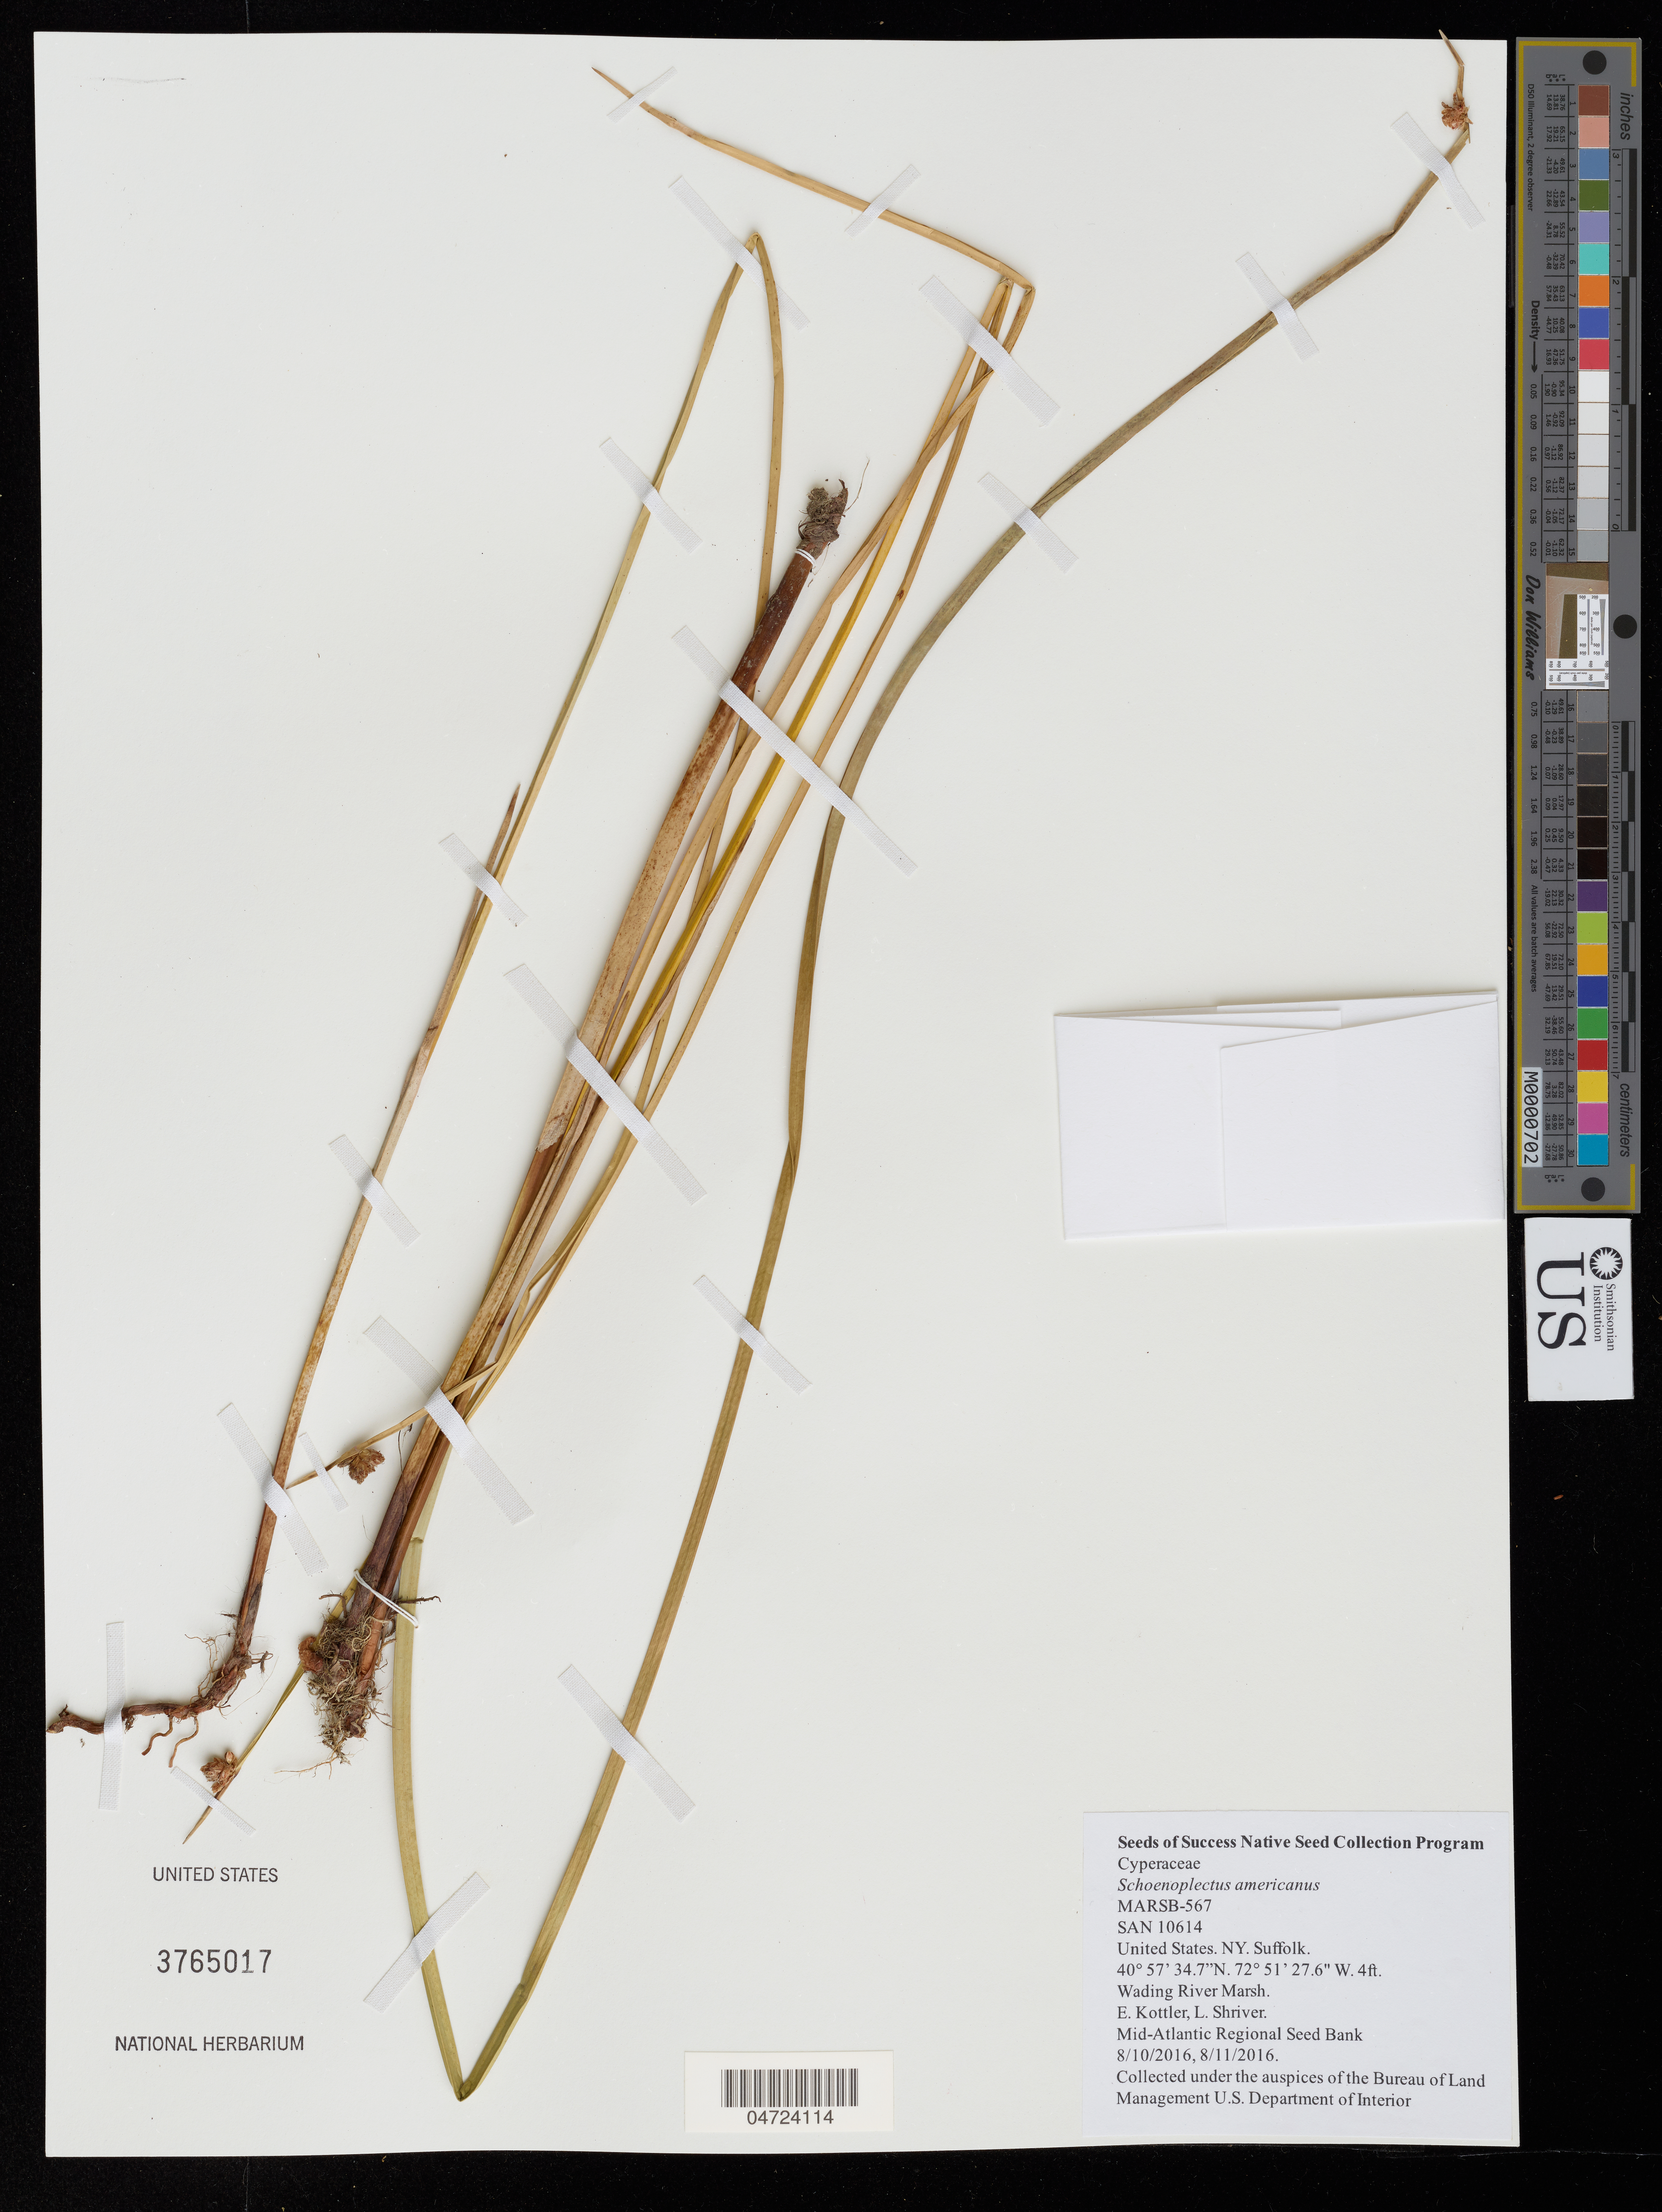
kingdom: Plantae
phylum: Tracheophyta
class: Liliopsida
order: Poales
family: Cyperaceae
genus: Schoenoplectus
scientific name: Schoenoplectus americanus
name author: (Pers.) Volkart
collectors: E. Kottler & L. Shriver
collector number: MARSB-567/SAN10614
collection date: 2016-08-10/2016-08-11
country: United States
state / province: New York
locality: Suffolk. Wading River Marsh.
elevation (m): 1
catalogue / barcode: US 3765017